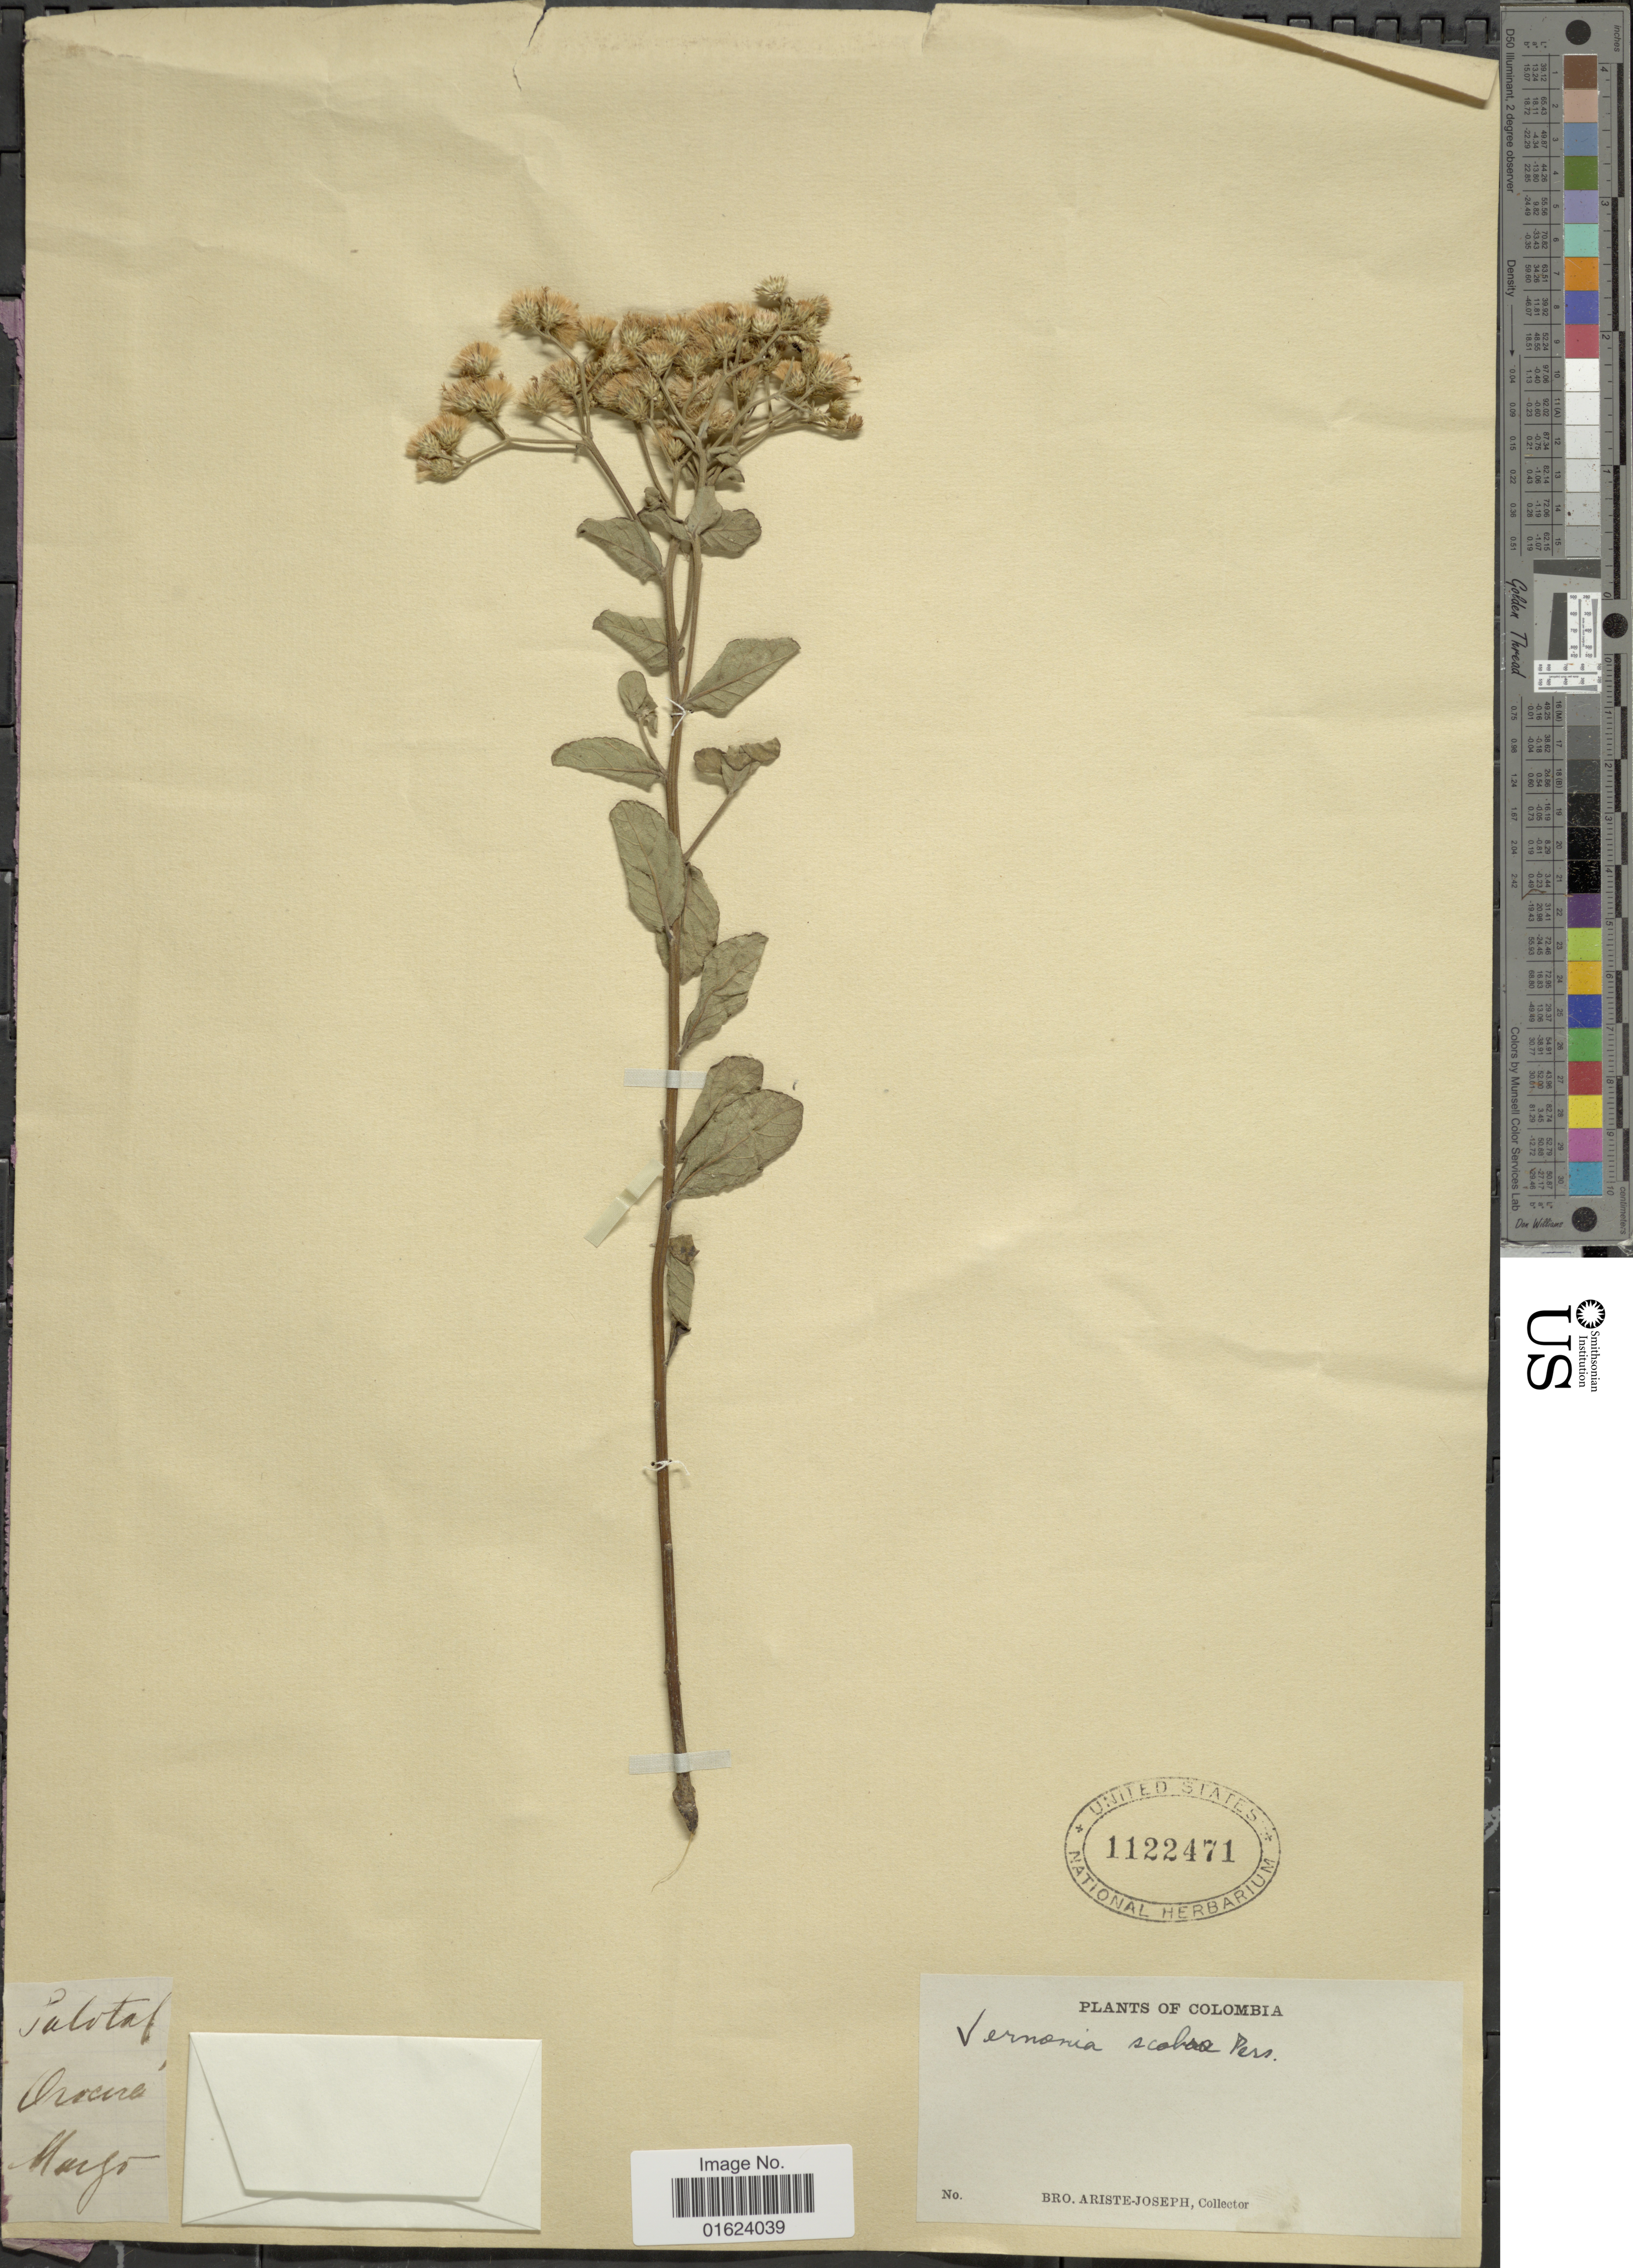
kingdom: Plantae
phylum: Tracheophyta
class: Magnoliopsida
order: Asterales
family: Asteraceae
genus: Vernonia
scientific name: Vernonia brasiliana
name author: (L.) Druce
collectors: Bro. Ariste-Joseph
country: Colombia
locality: Orocue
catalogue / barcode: US 1122471